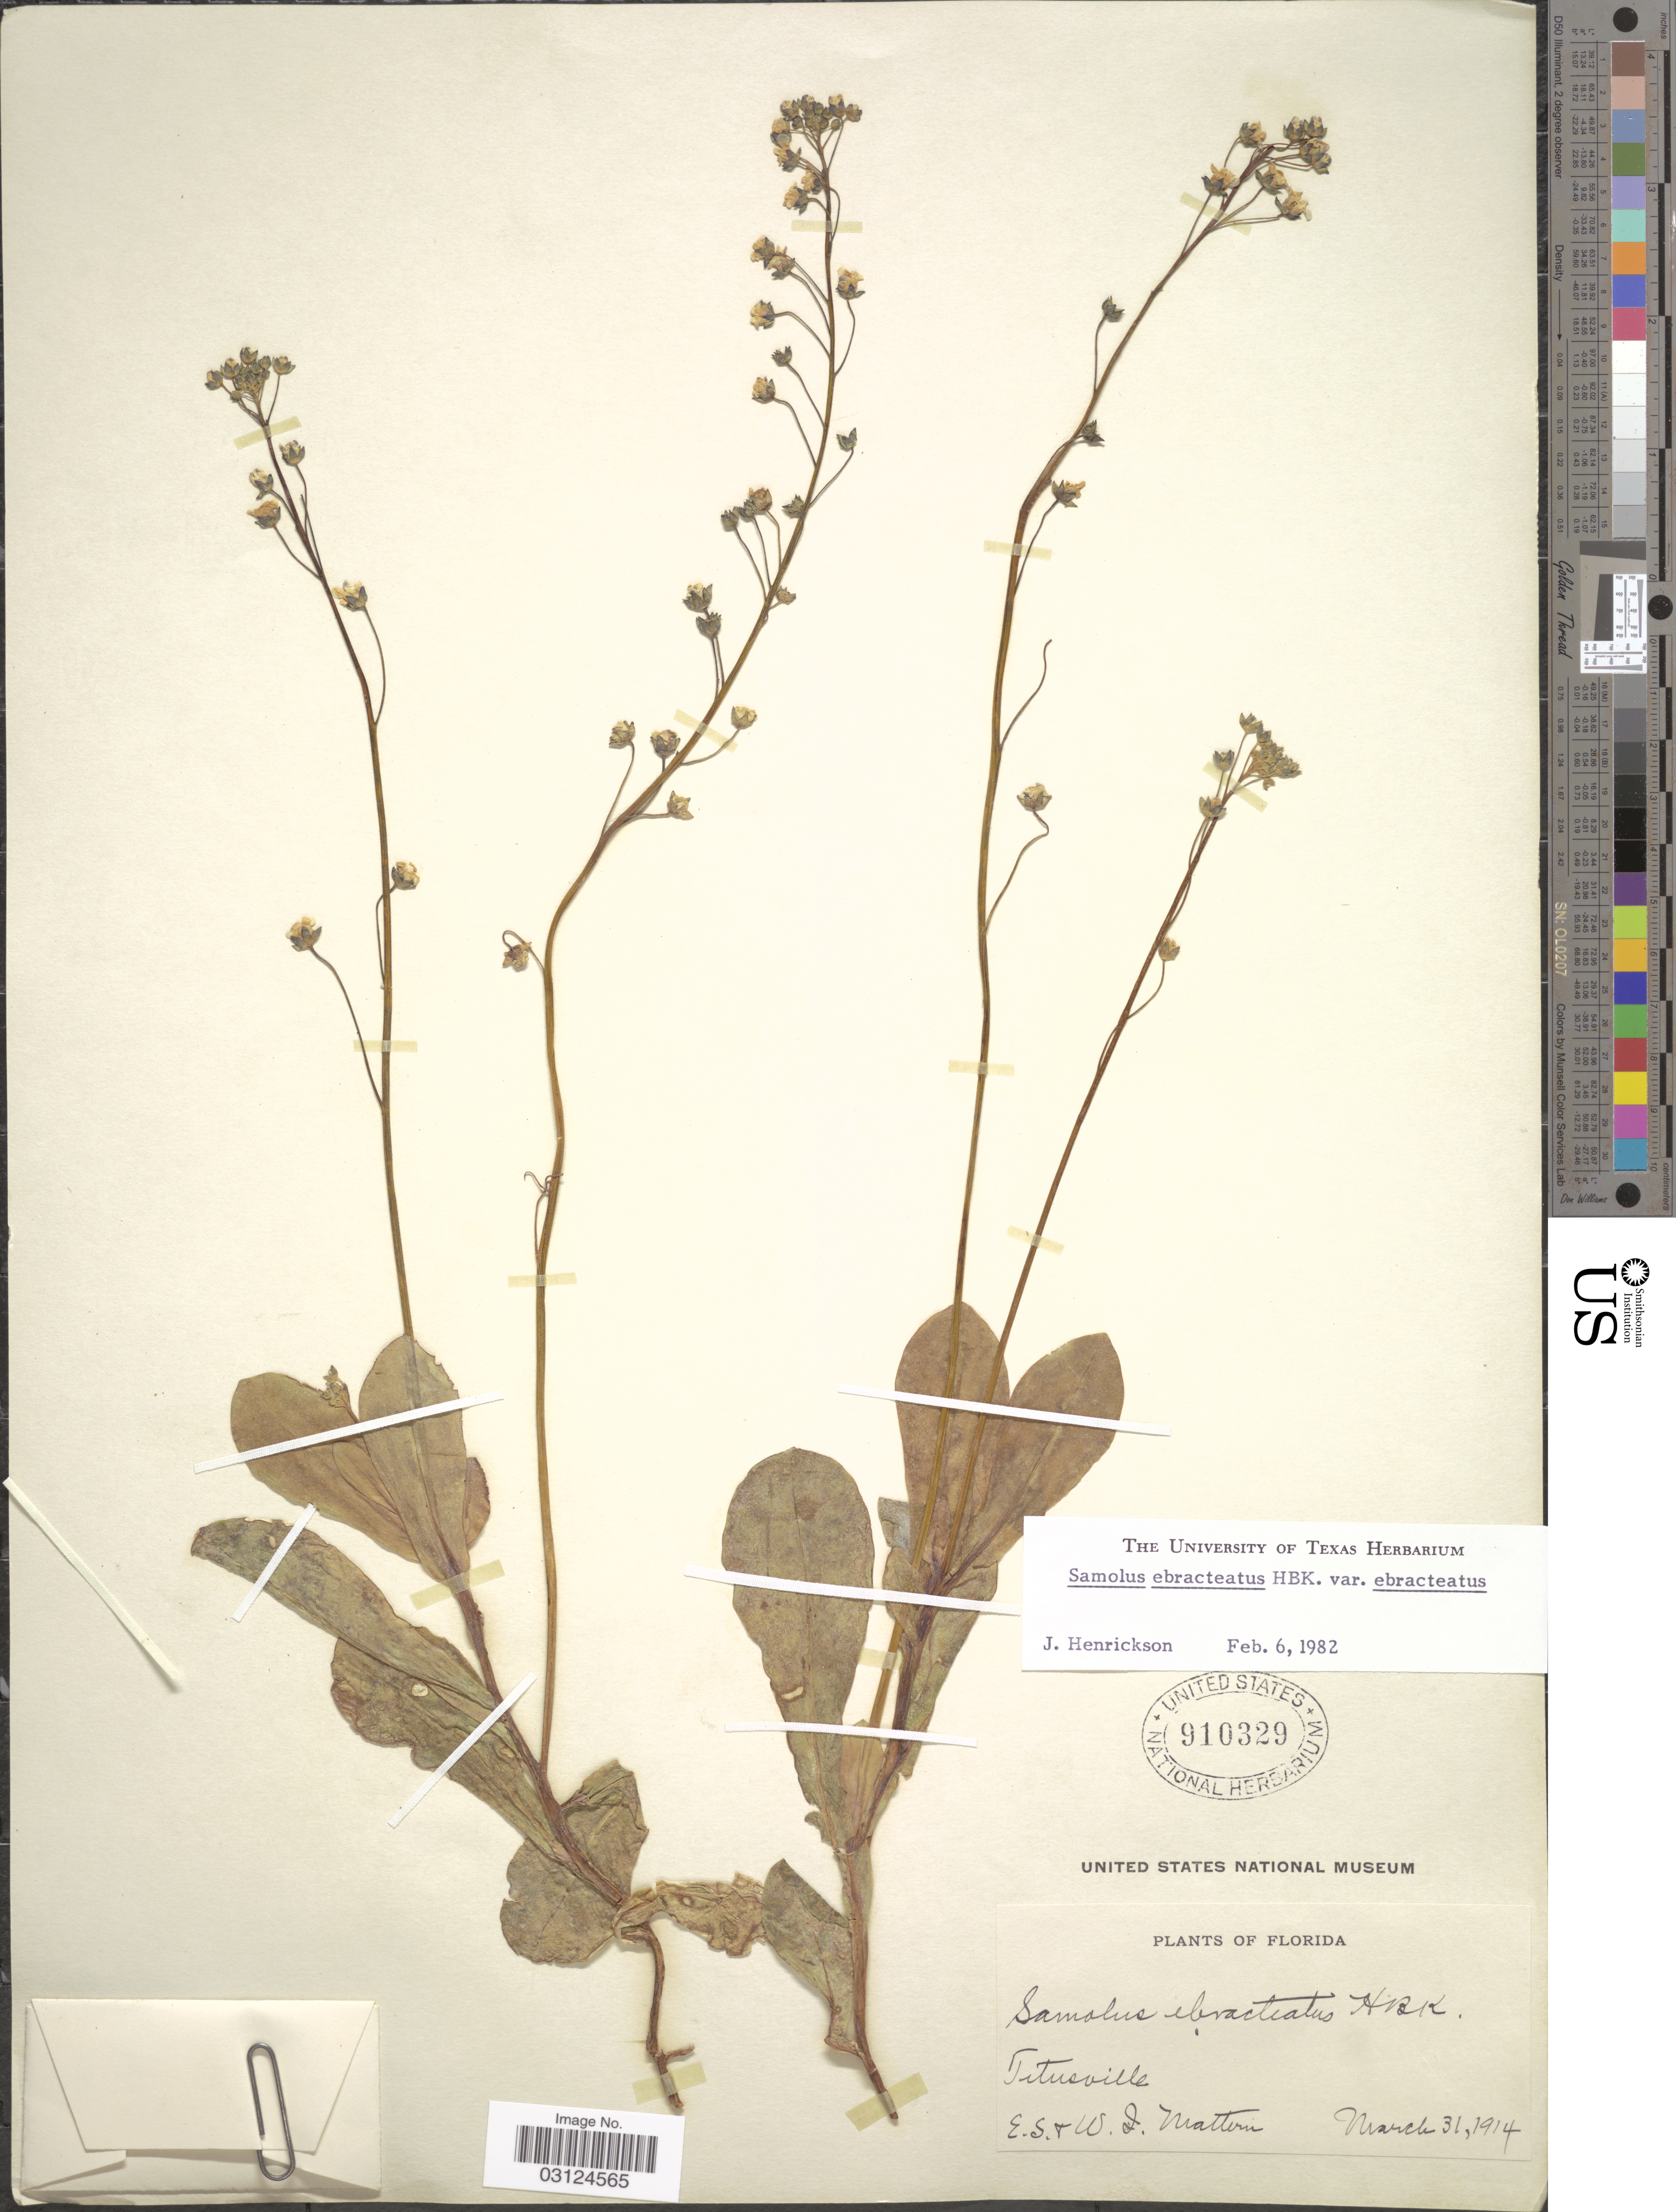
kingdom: Plantae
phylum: Tracheophyta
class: Magnoliopsida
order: Ericales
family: Primulaceae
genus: Samolus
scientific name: Samolus ebracteatus subsp. ebracteatus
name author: Kunth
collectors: E. Mattern & W. Mattern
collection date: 1914-03-31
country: United States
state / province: Florida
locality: Titusville.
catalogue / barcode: US 910329